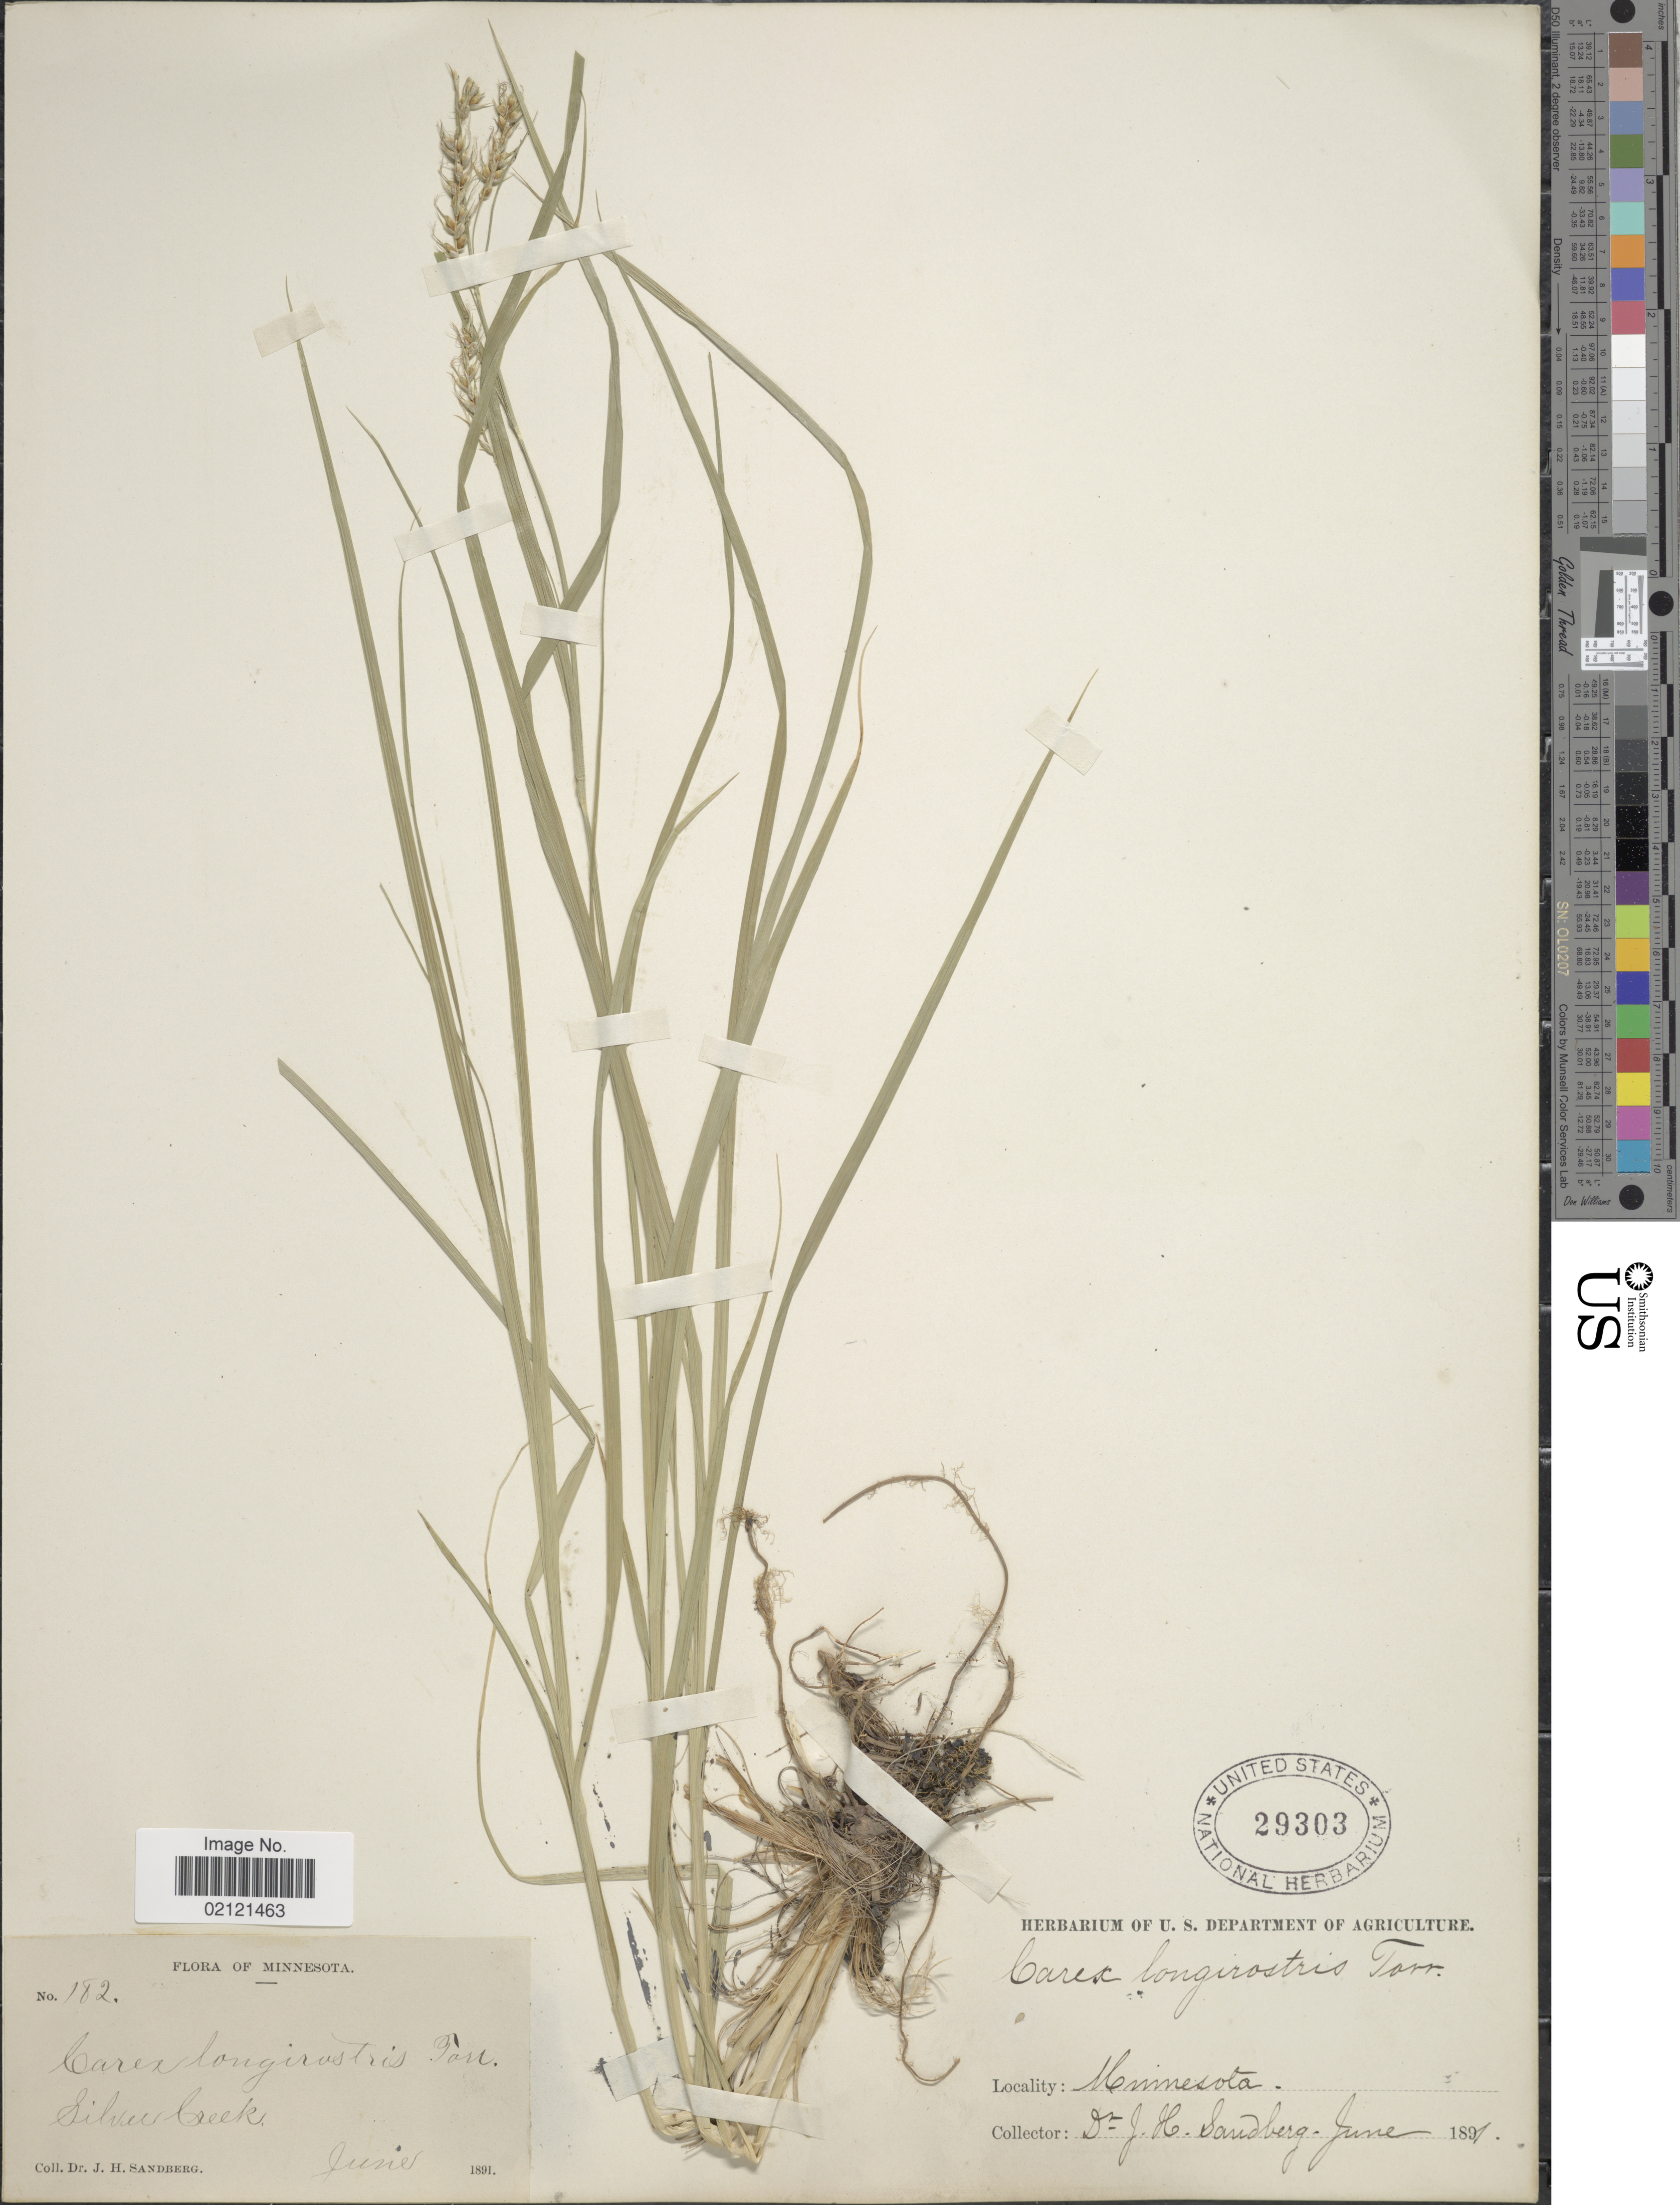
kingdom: Plantae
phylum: Tracheophyta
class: Liliopsida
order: Poales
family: Cyperaceae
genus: Carex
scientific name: Carex sprengelii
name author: Dewey ex Spreng.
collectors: J. H. Sandberg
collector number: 182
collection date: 1891-06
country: United States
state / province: Minnesota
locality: Silver Creek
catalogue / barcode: US 29303